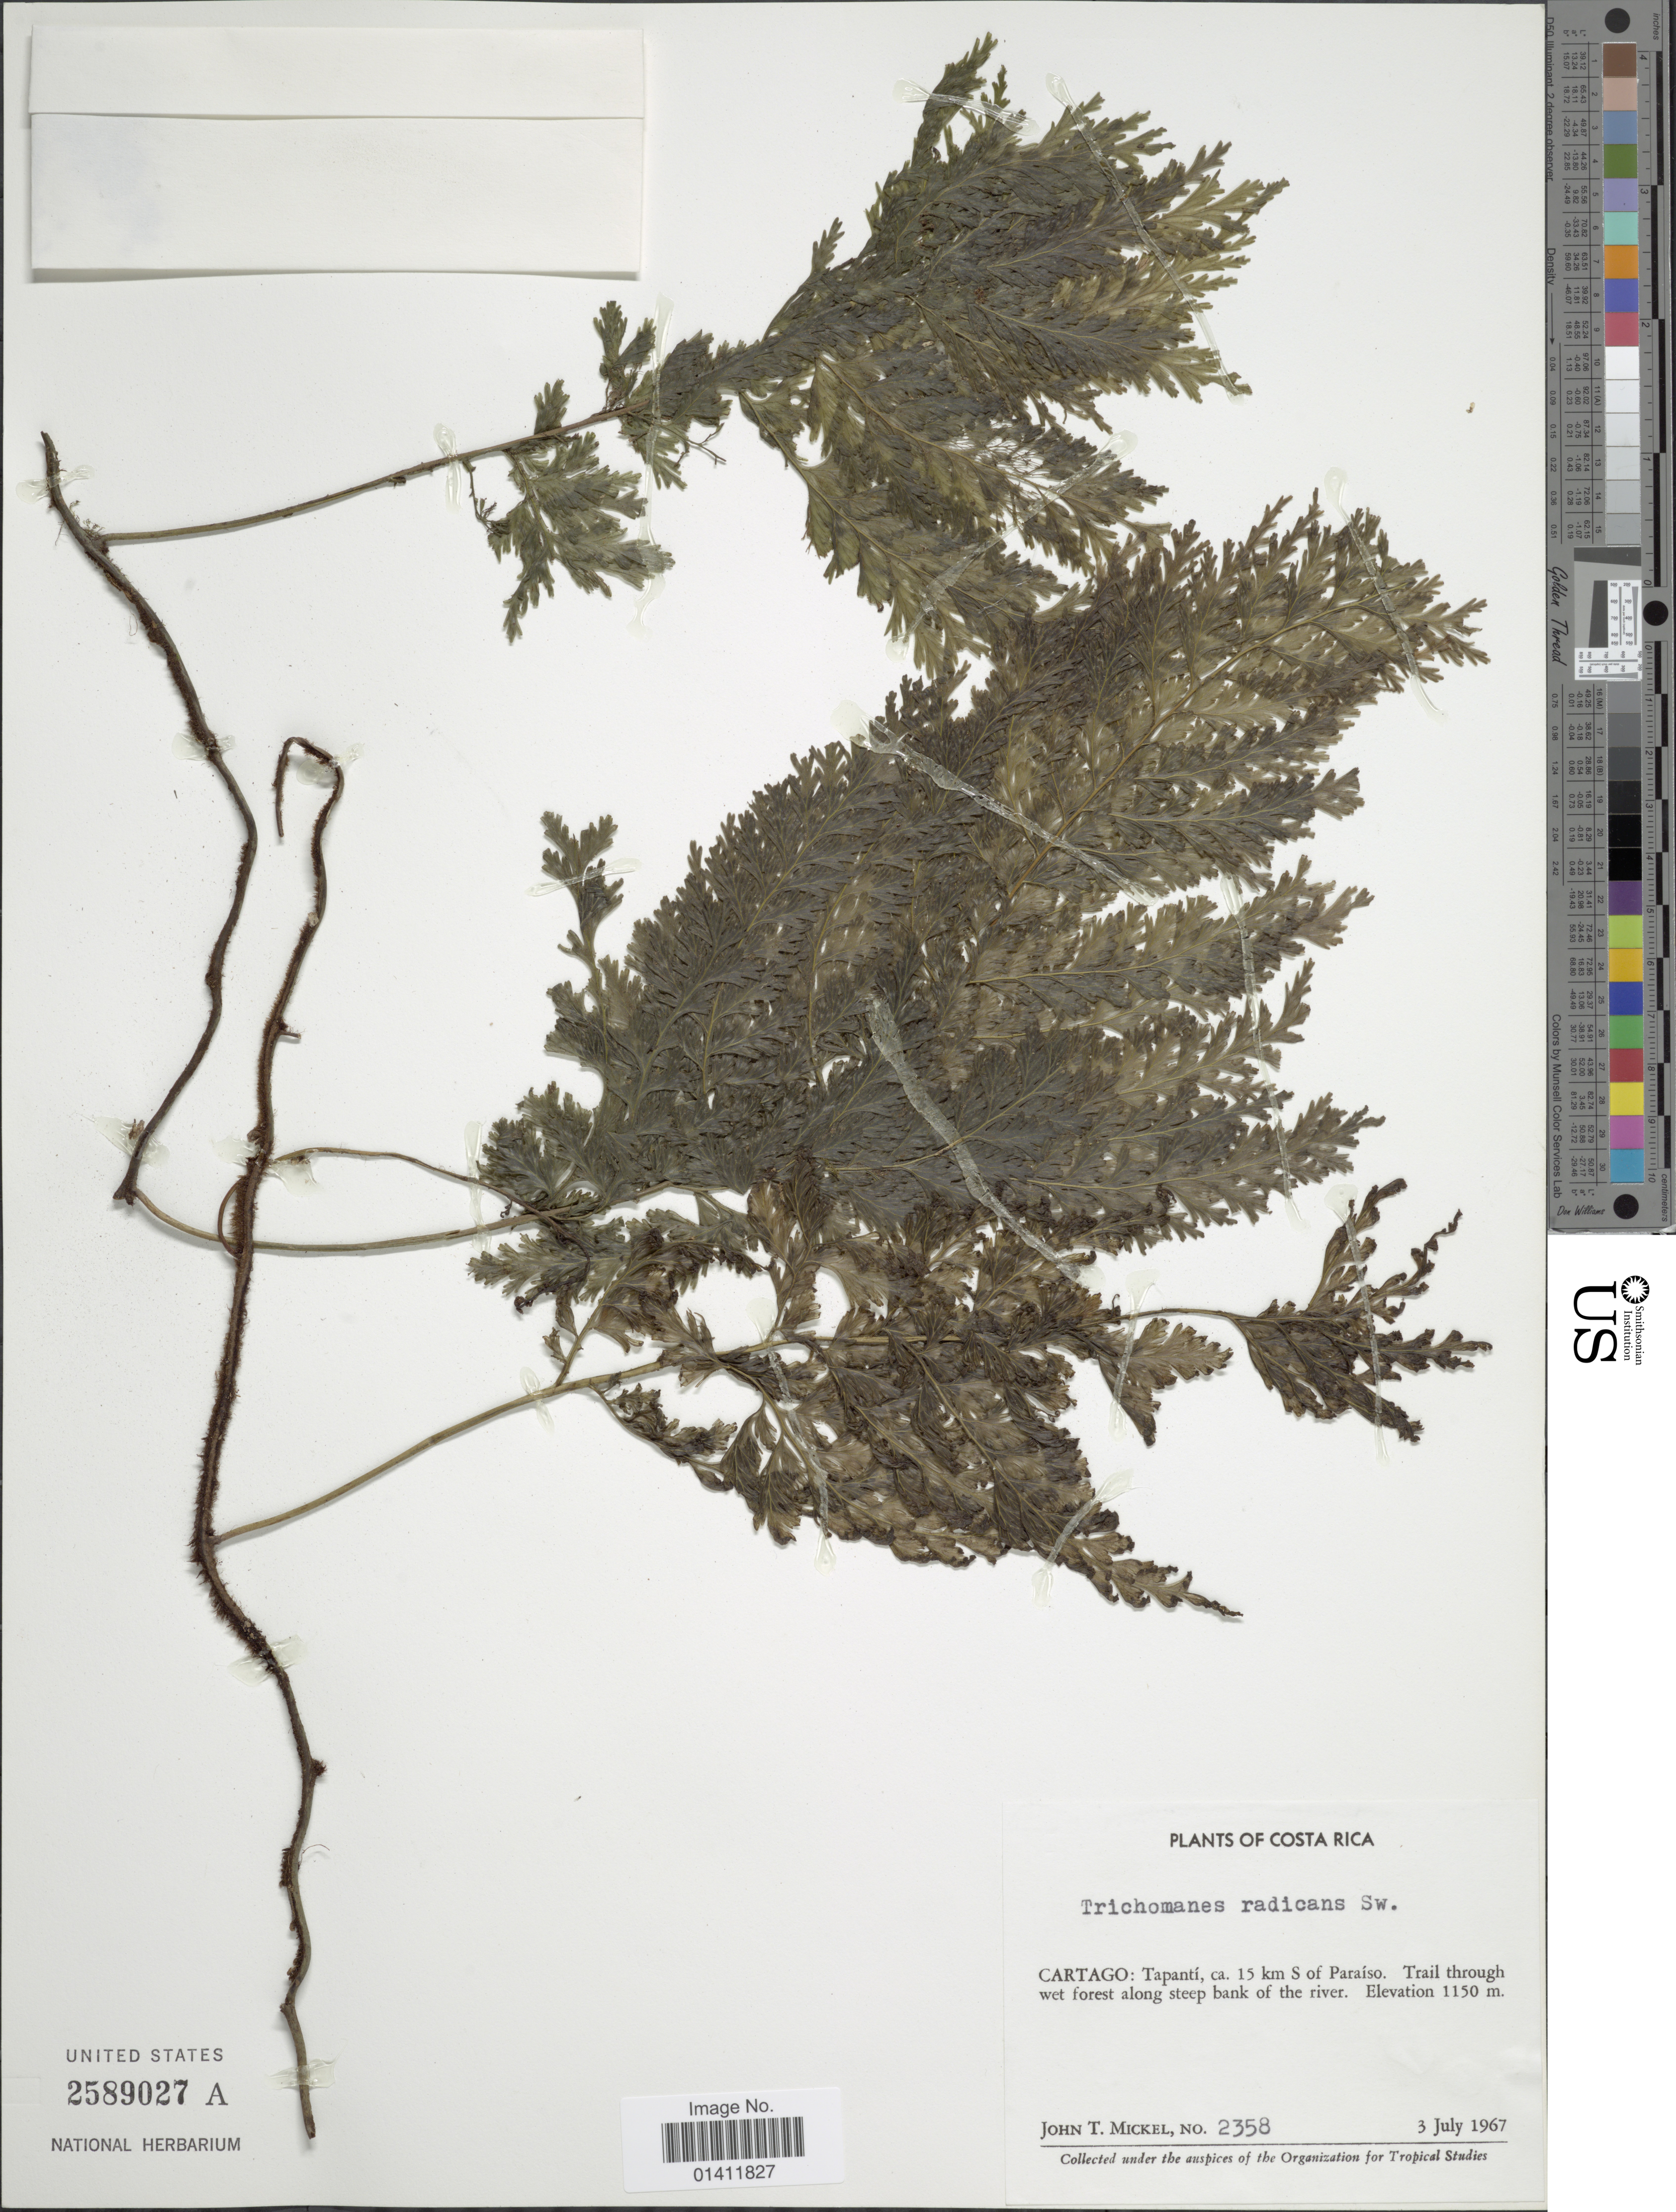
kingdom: Plantae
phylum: Tracheophyta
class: Polypodiopsida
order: Hymenophyllales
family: Hymenophyllaceae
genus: Vandenboschia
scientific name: Vandenboschia radicans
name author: (Sw.) Copel.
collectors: J. T. Mickel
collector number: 2358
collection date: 1967-07-03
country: Costa Rica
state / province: Cartago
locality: Tapanti, ca. 15 km S of Paraiso. Trail through wet forest along steep bank of the river.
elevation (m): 1150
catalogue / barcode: US 2589027A